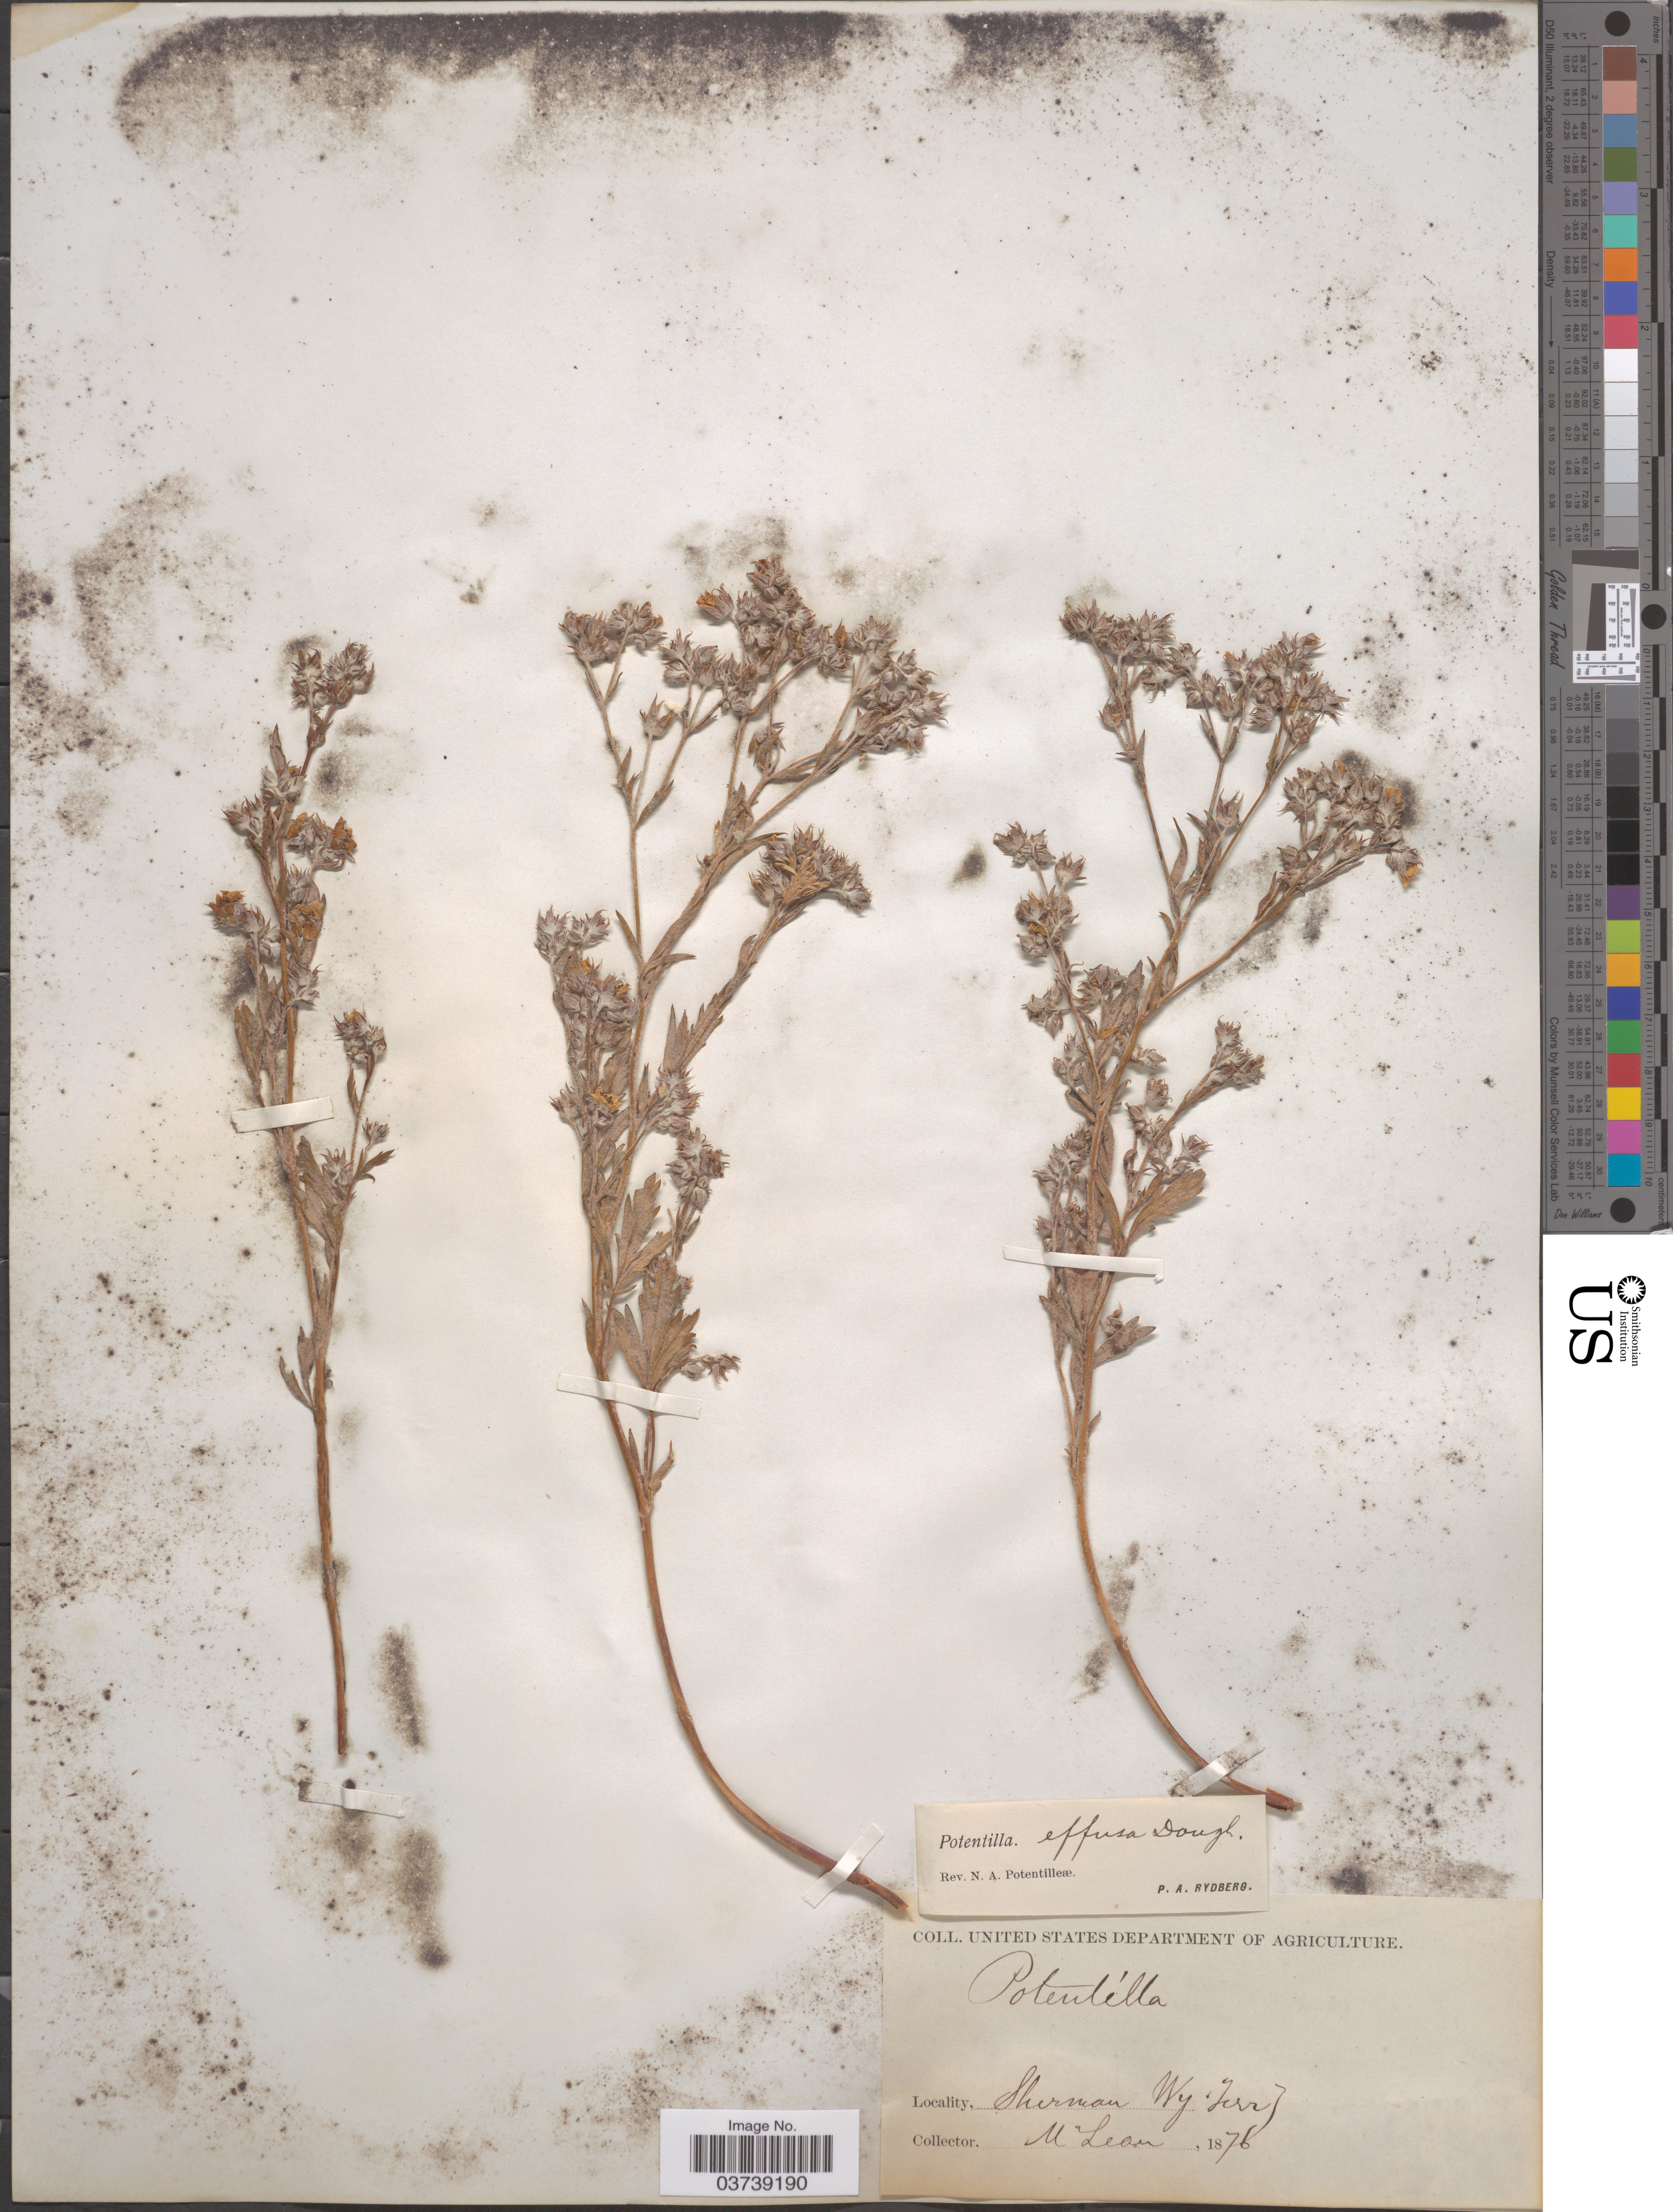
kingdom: Plantae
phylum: Tracheophyta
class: Magnoliopsida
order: Rosales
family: Rosaceae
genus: Potentilla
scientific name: Potentilla effusa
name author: Douglas ex Lehm.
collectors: -. McLean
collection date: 1876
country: United States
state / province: Wyoming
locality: Sherman. Wy. Terr.